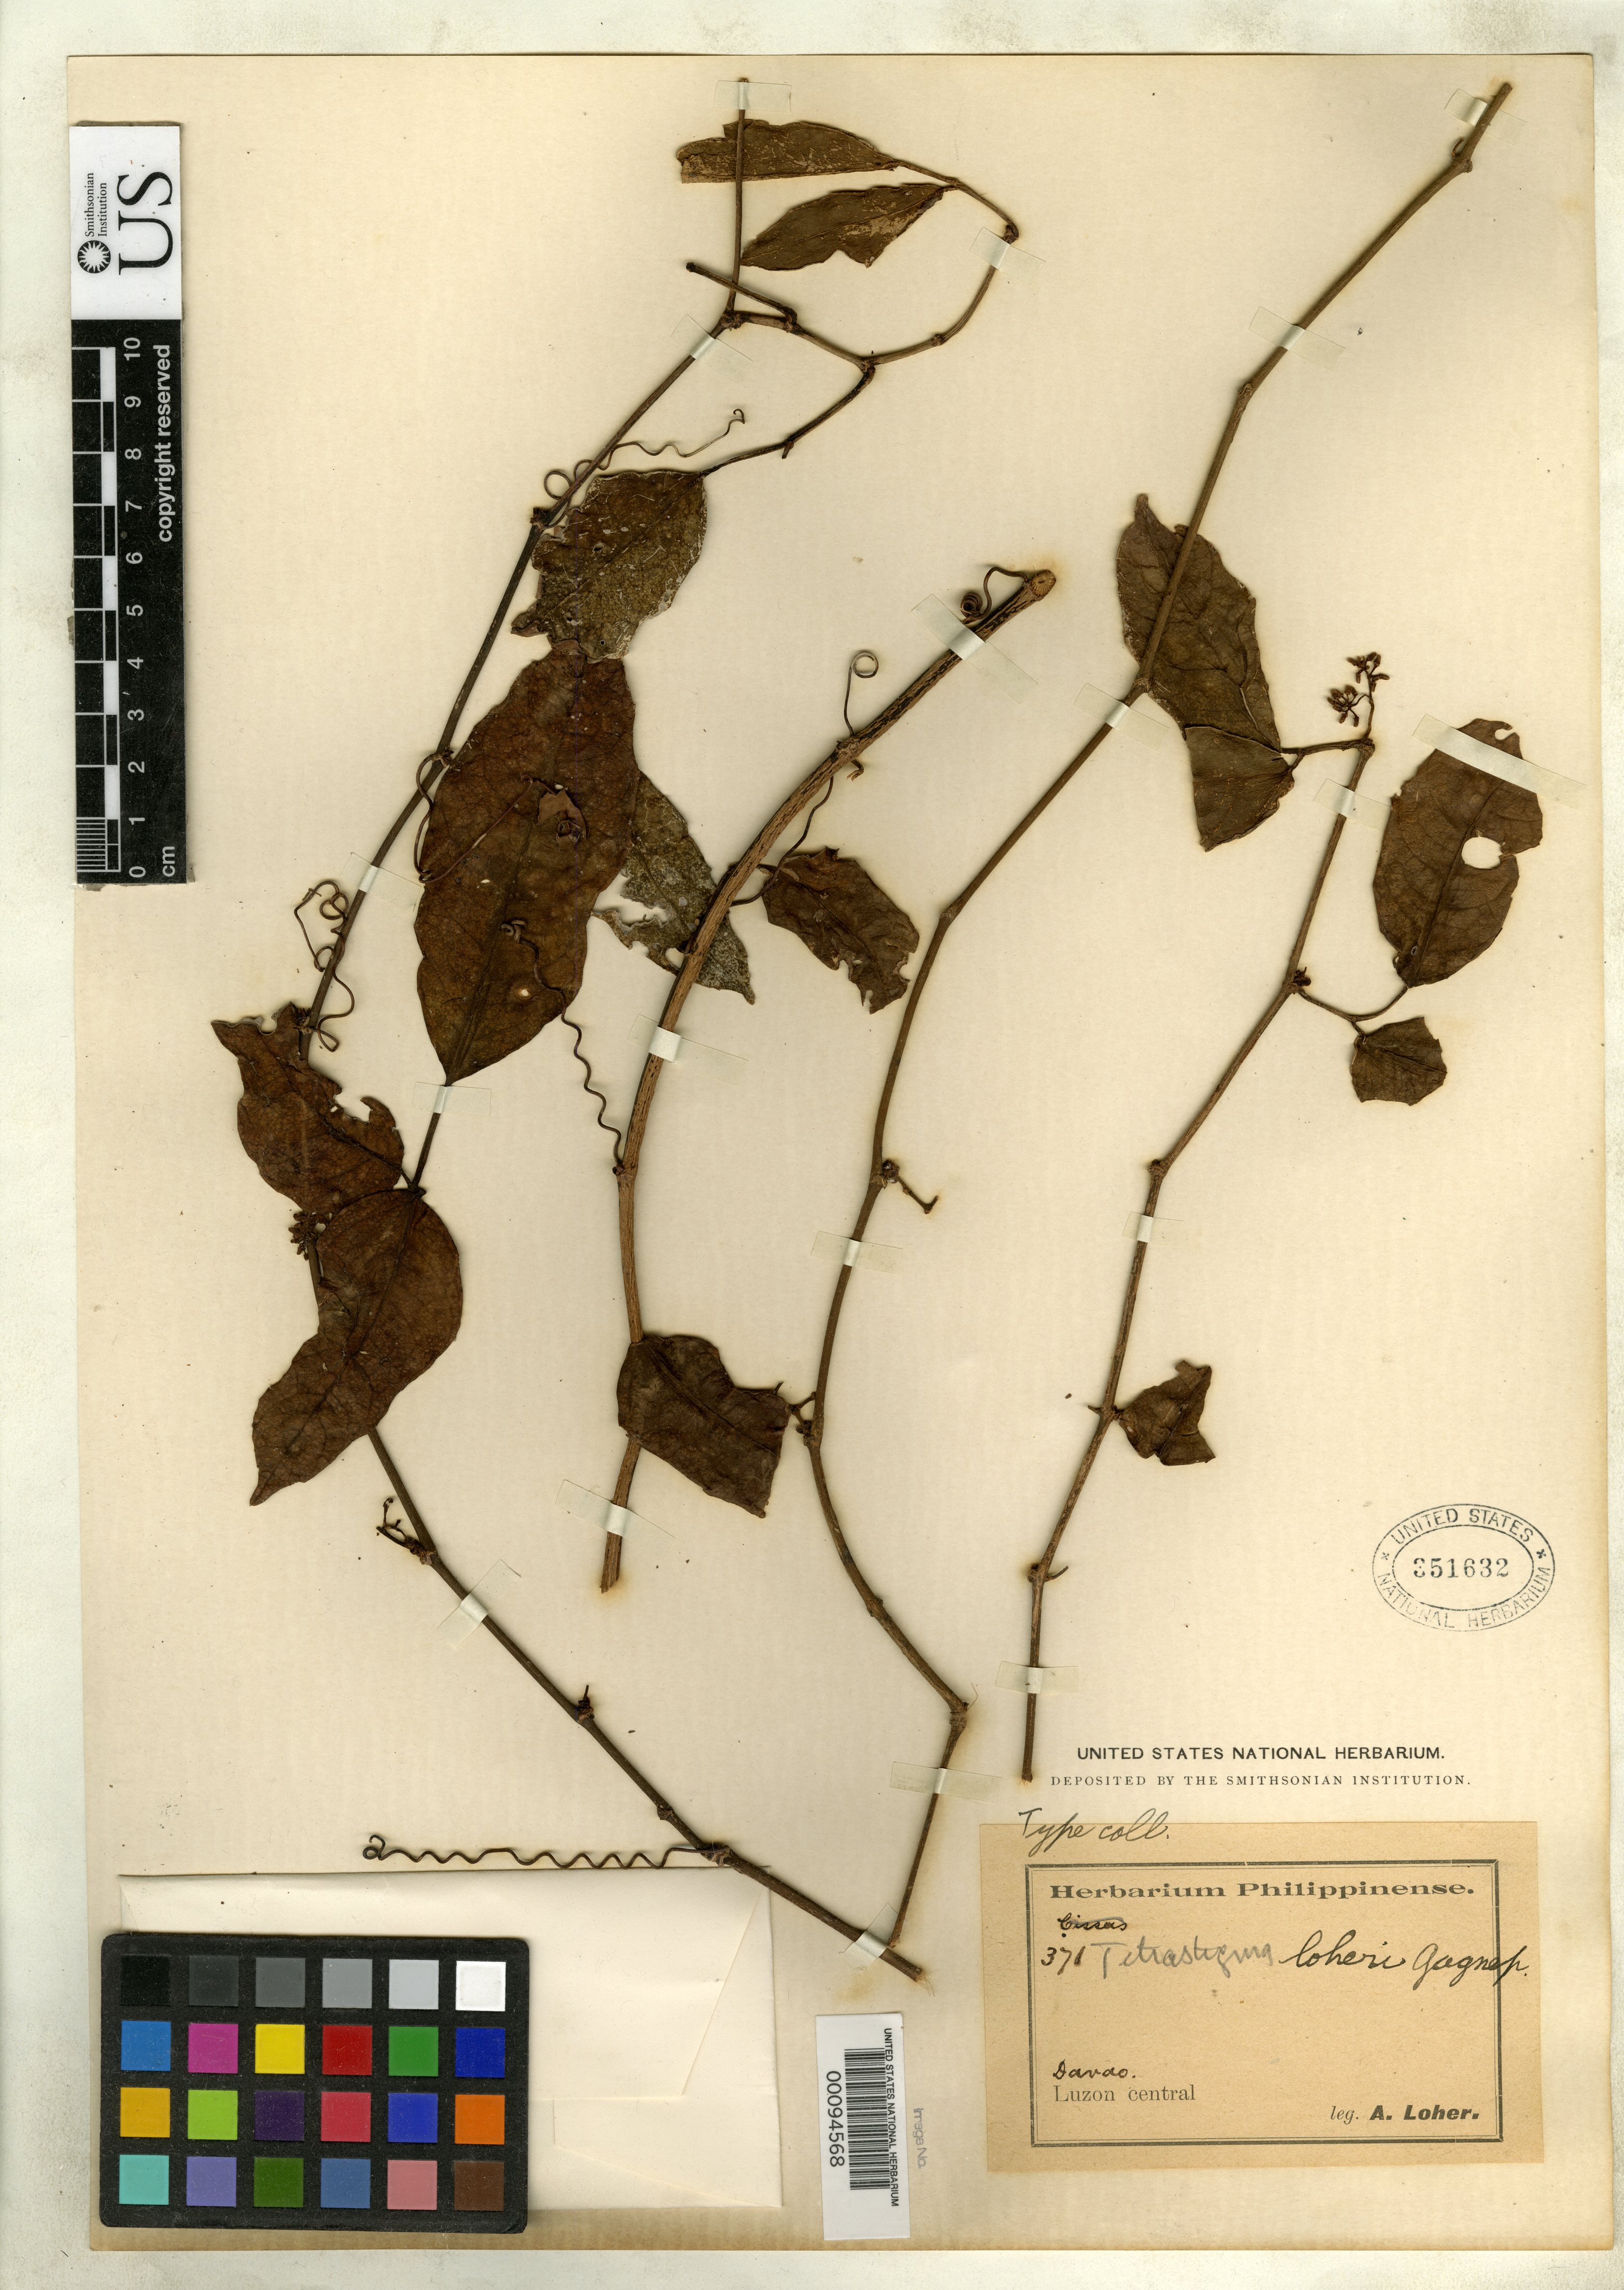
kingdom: Plantae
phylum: Tracheophyta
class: Magnoliopsida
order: Vitales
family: Vitaceae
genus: Tetrastigma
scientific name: Tetrastigma loheri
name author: Gagnep.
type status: Type Collection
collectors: A. Loher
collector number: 371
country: Philippines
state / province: Davao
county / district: Davao del Sur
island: Mindanao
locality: Davao.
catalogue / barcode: US 351632